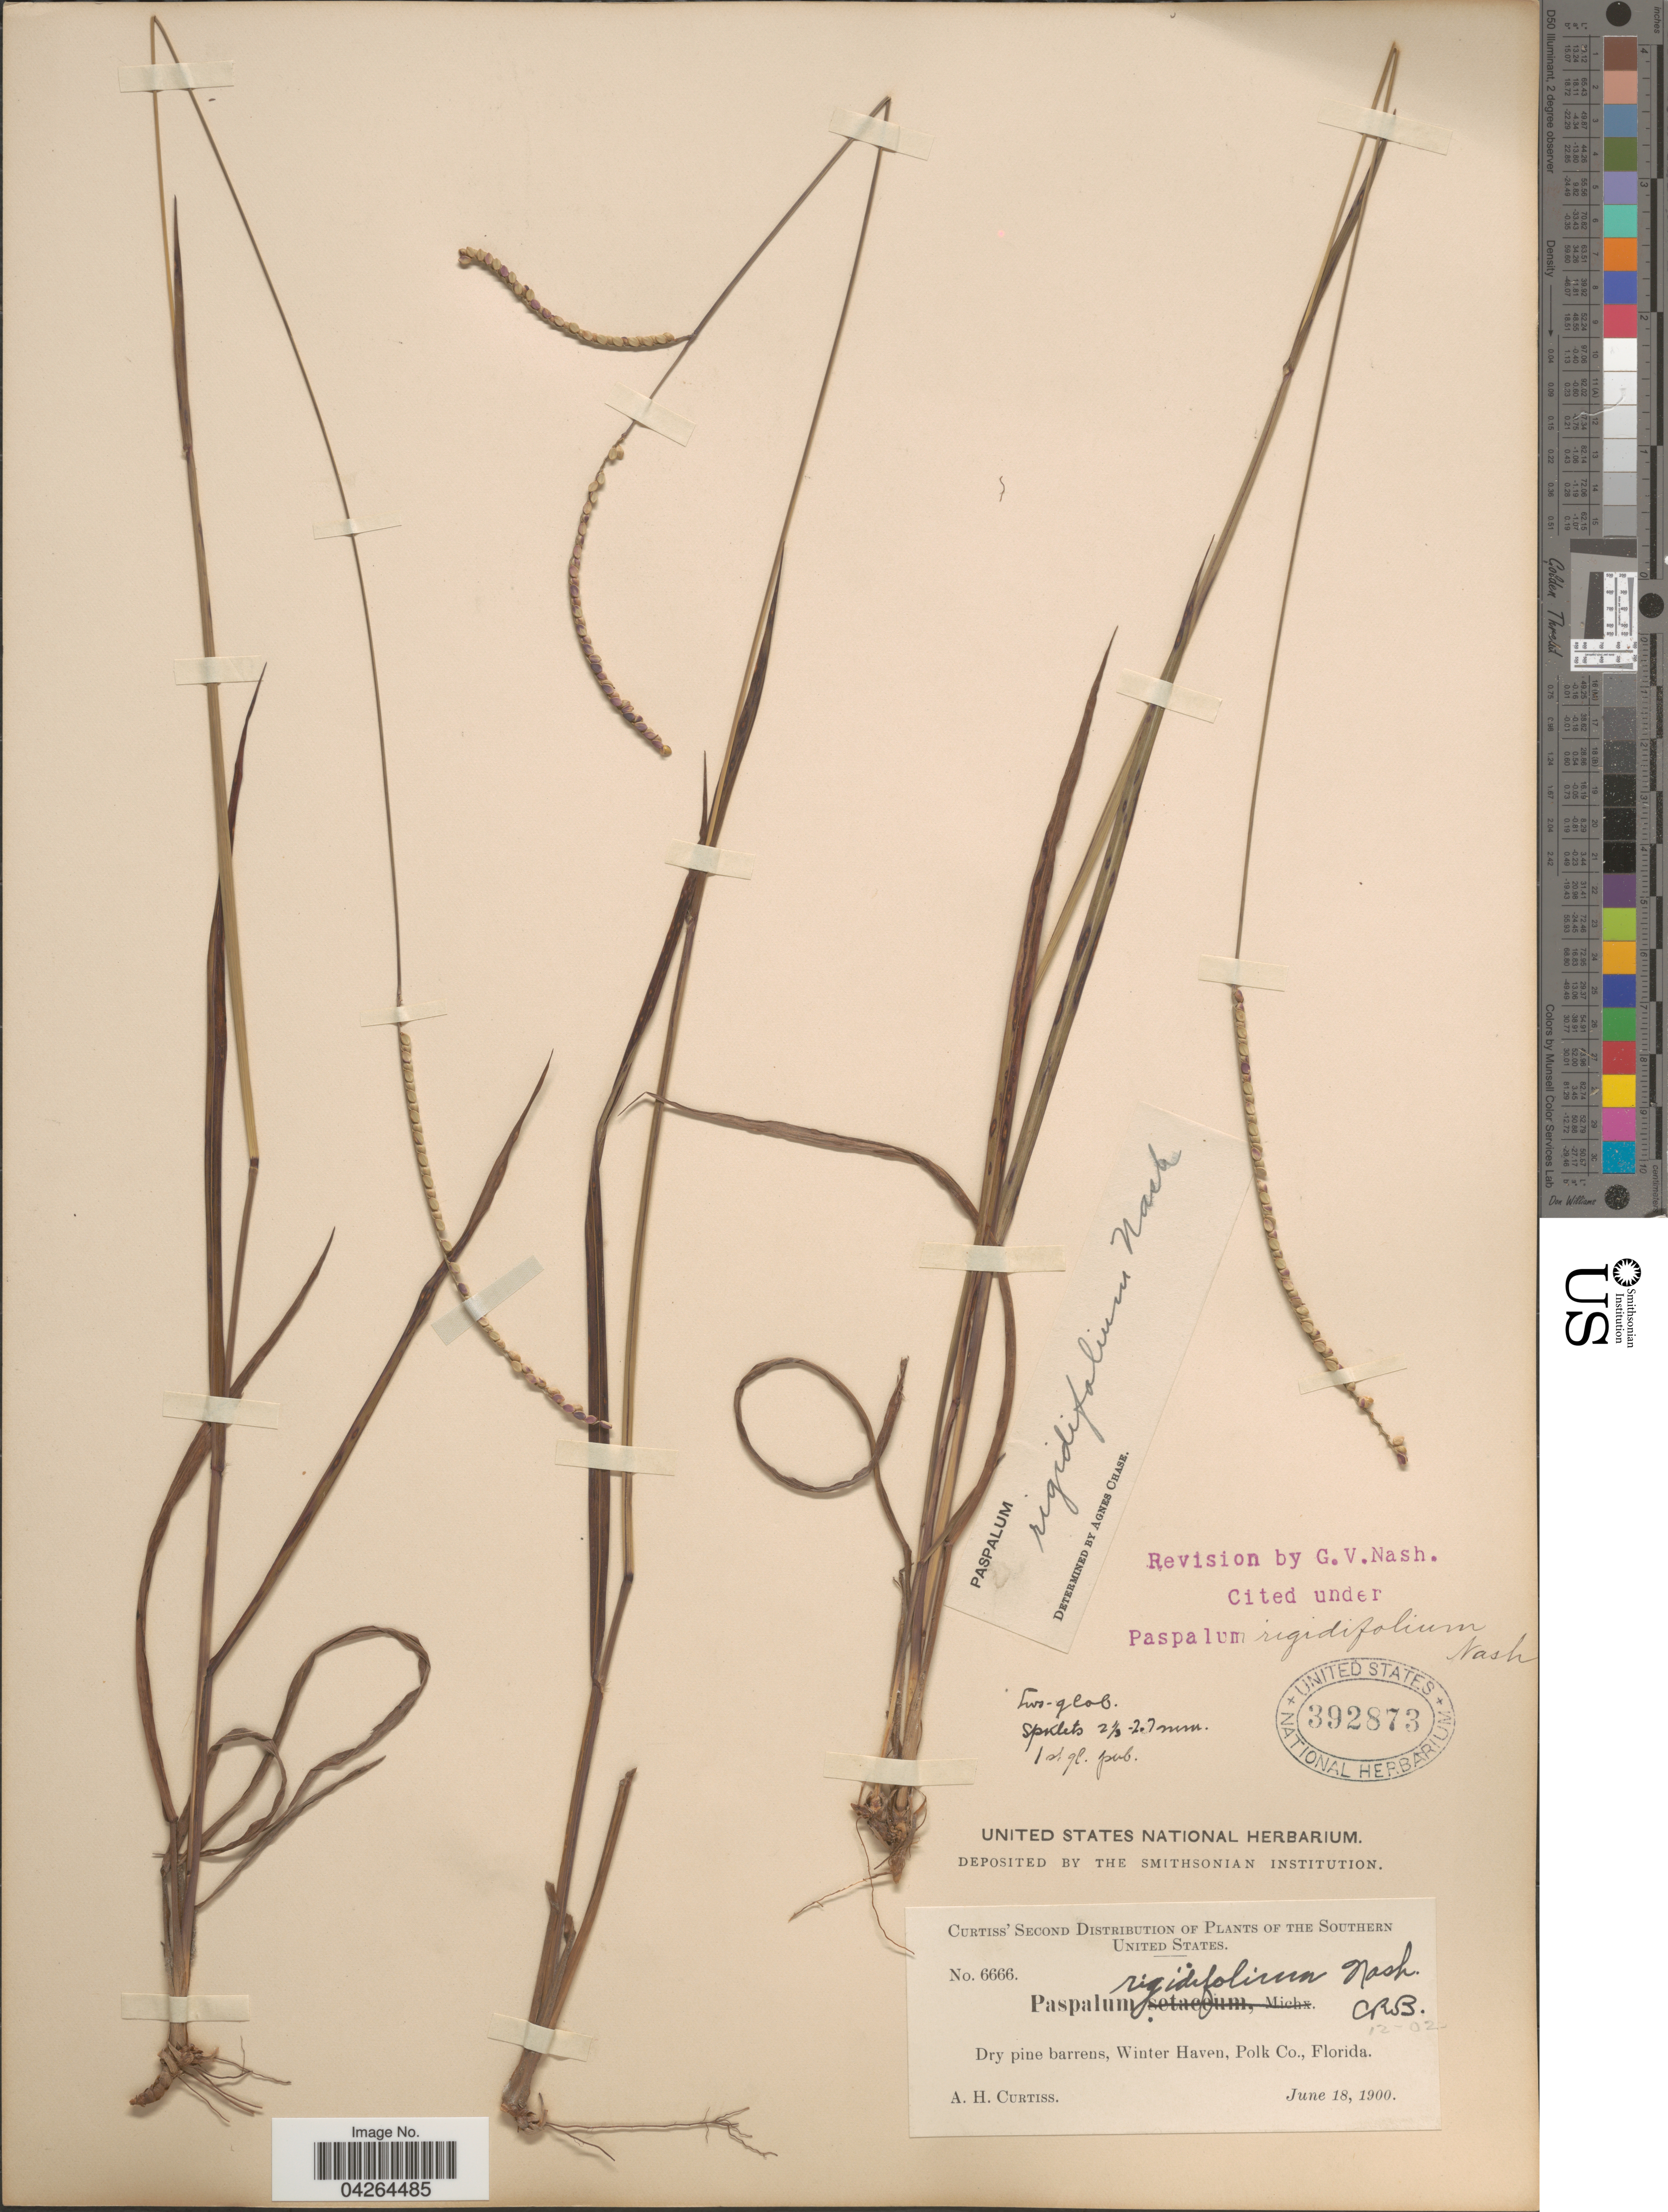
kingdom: Plantae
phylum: Tracheophyta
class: Liliopsida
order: Poales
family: Poaceae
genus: Paspalum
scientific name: Paspalum setaceum var. rigidifolium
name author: (Nash) D.J. Banks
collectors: A. H. Curtiss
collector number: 6666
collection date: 1900-06-18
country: United States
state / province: Florida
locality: Southern United States. Dry pine barrens, Winter Haven.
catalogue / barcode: US 392873